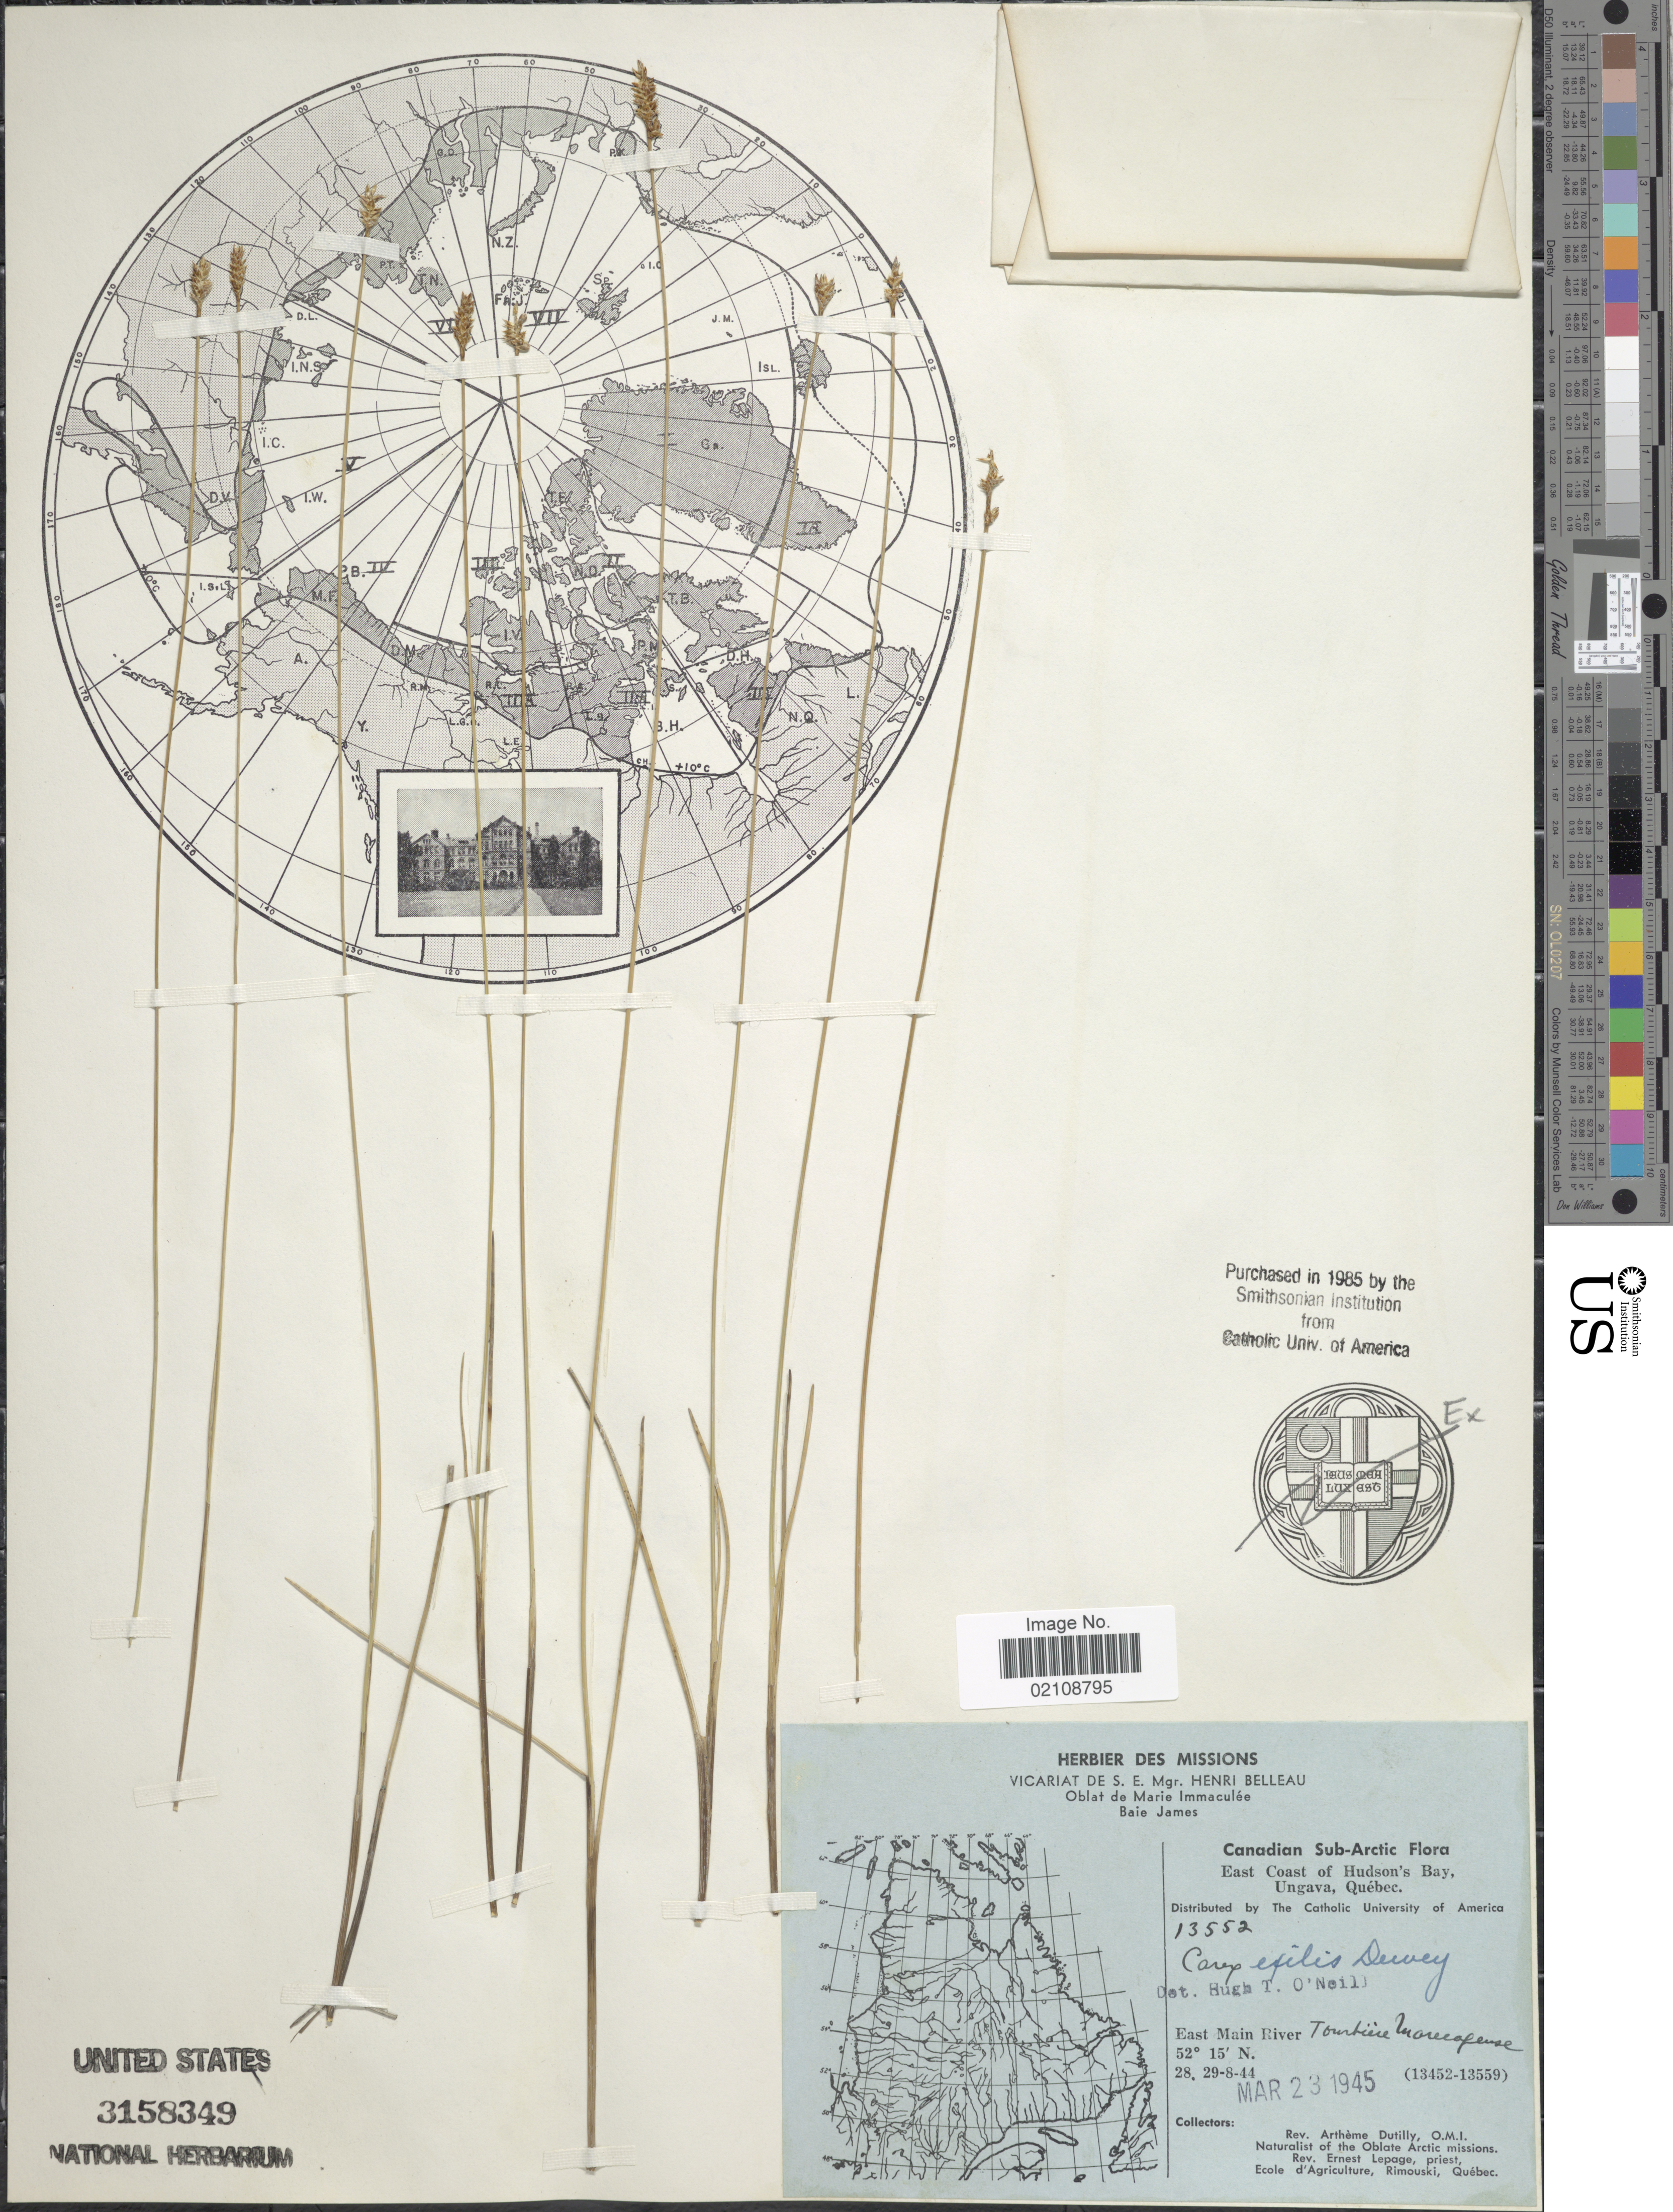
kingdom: Plantae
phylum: Tracheophyta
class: Liliopsida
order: Poales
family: Cyperaceae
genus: Carex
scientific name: Carex exilis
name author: Dewey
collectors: A. Dutilly & E. Lepage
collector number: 13552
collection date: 1945-03-23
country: Canada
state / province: Quebec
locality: Canadian Sub-Arctic, East Coast of Hudson's Bay, Ungava, East Main River, Tourbiere Marecageuse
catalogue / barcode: US 3158349